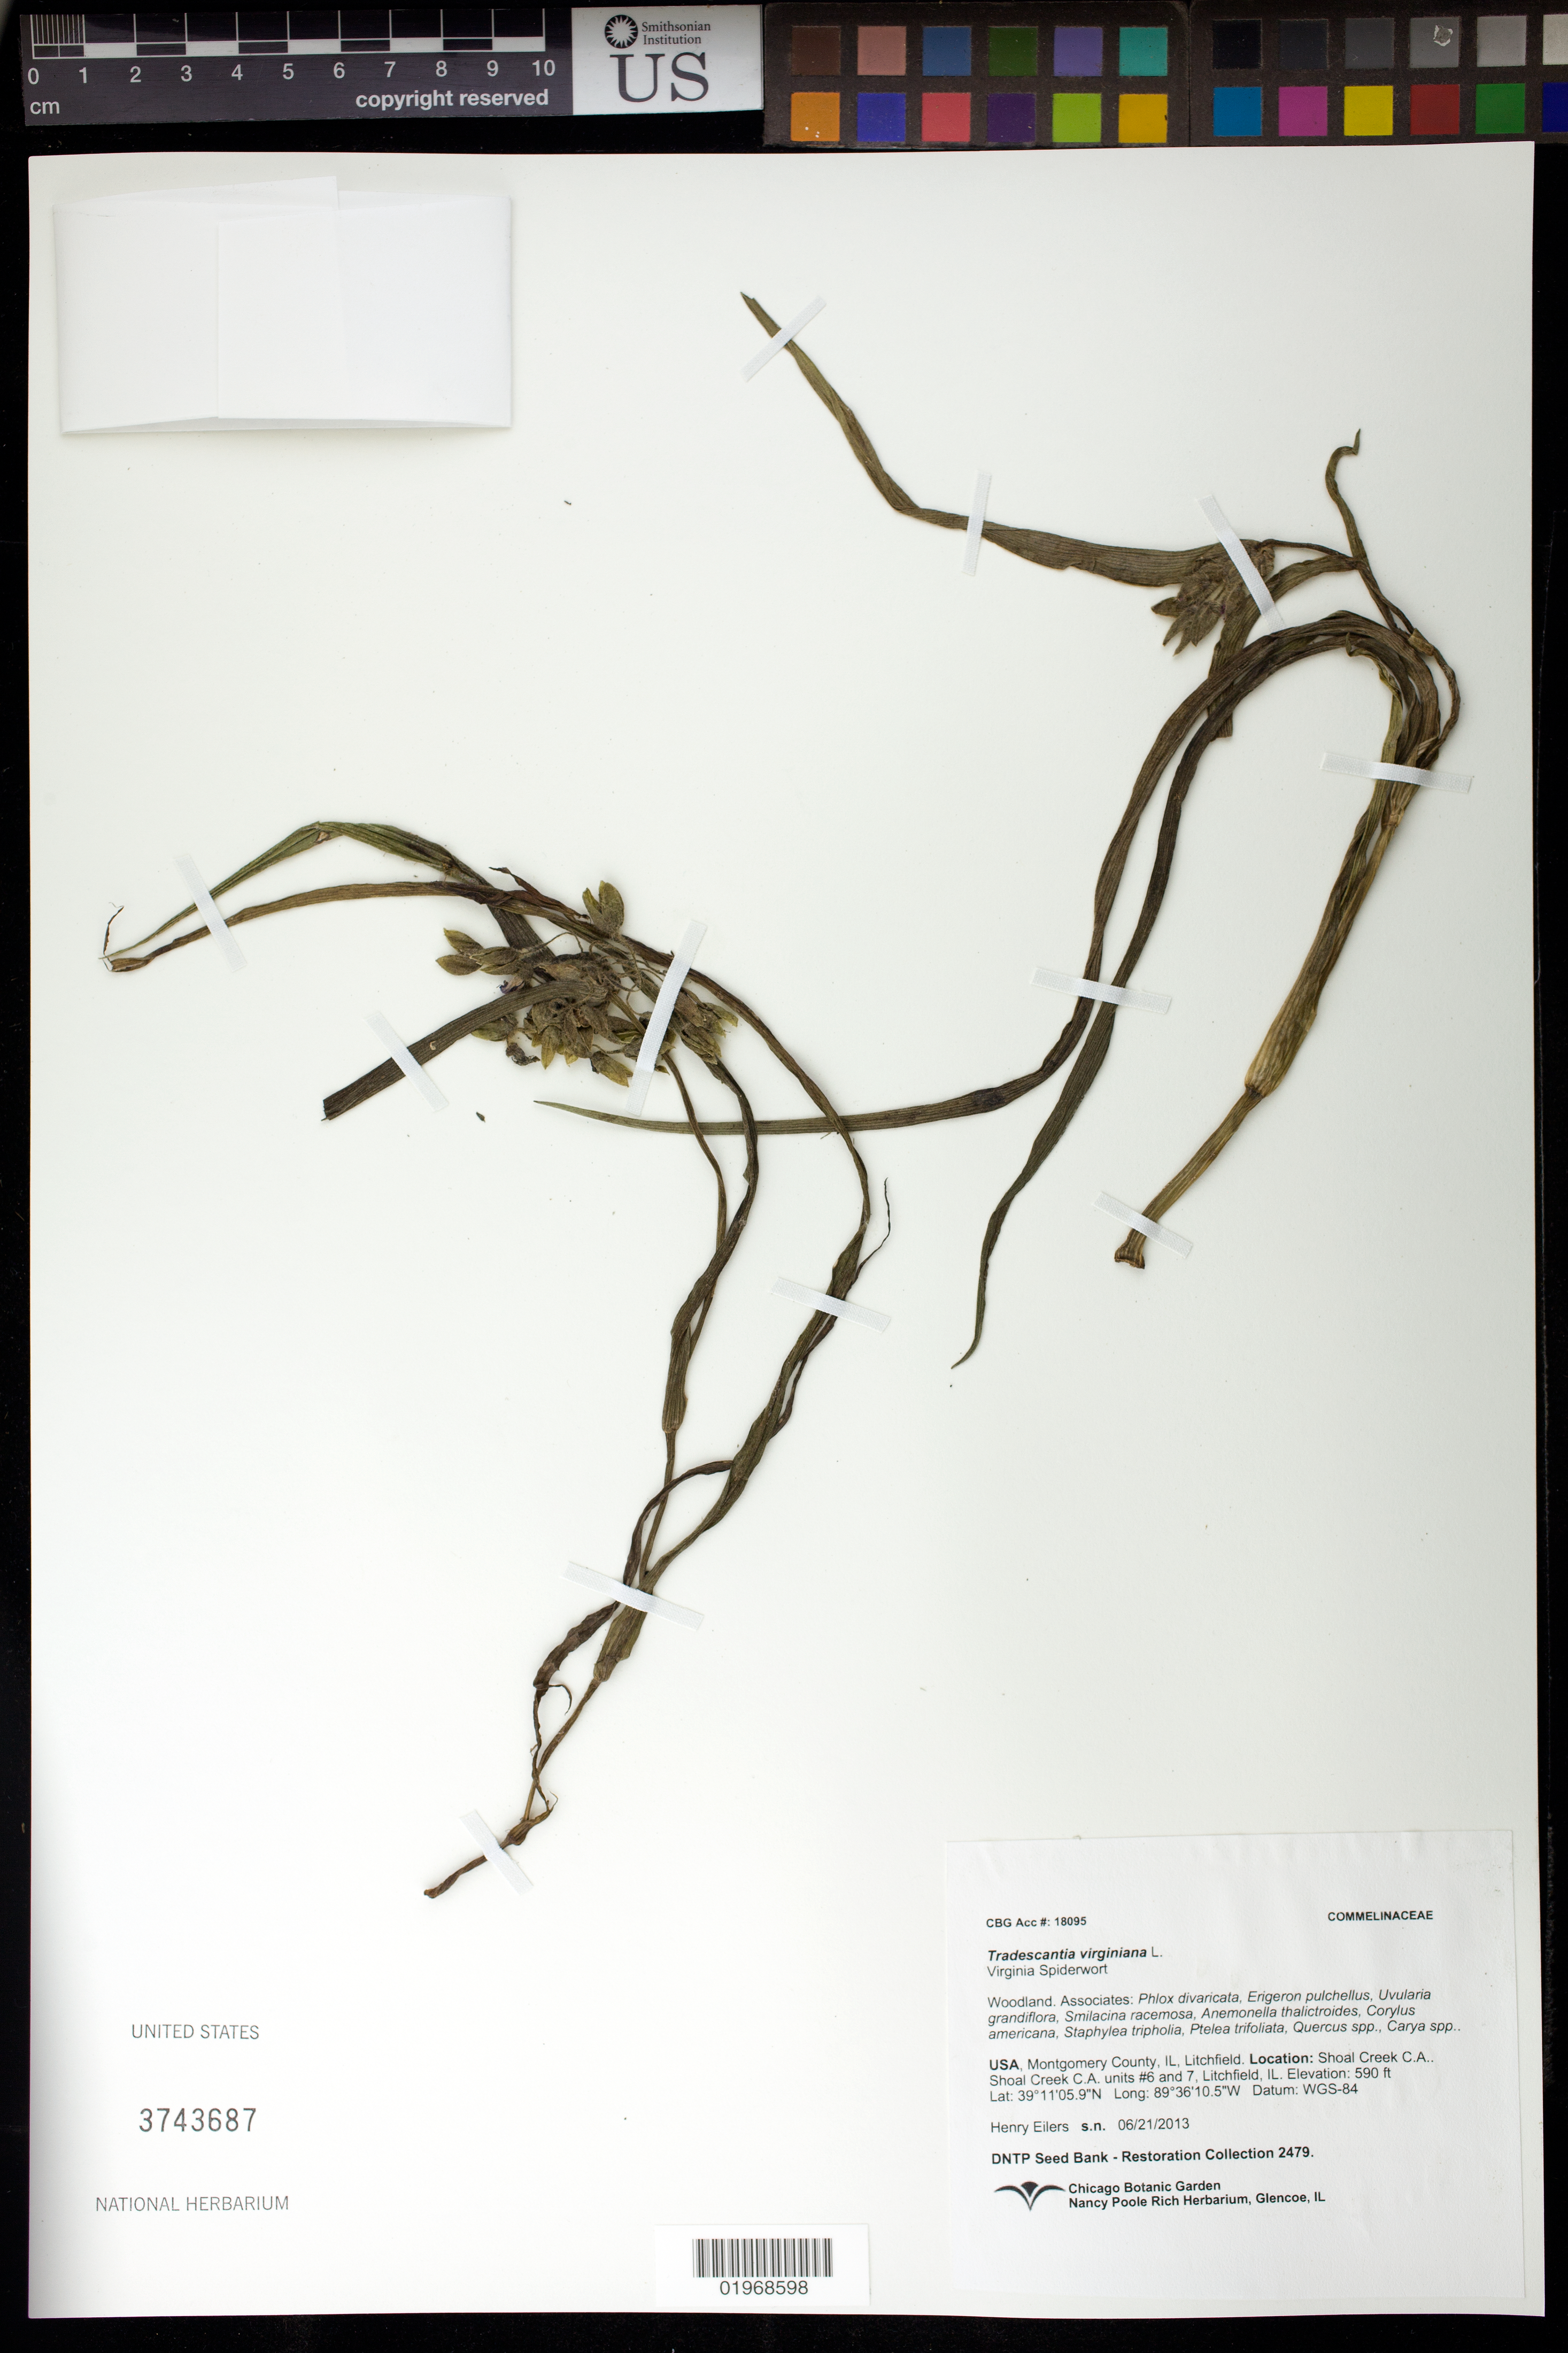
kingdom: Plantae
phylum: Tracheophyta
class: Liliopsida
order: Commelinales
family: Commelinaceae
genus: Tradescantia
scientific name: Tradescantia virginiana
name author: L.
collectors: H. Eilers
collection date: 2013-06-21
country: United States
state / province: Illinois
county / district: Montgomery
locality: Shoal Creek C. A., units #6 and 7, Litchfield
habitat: Woodland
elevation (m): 180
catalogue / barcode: US 3743687